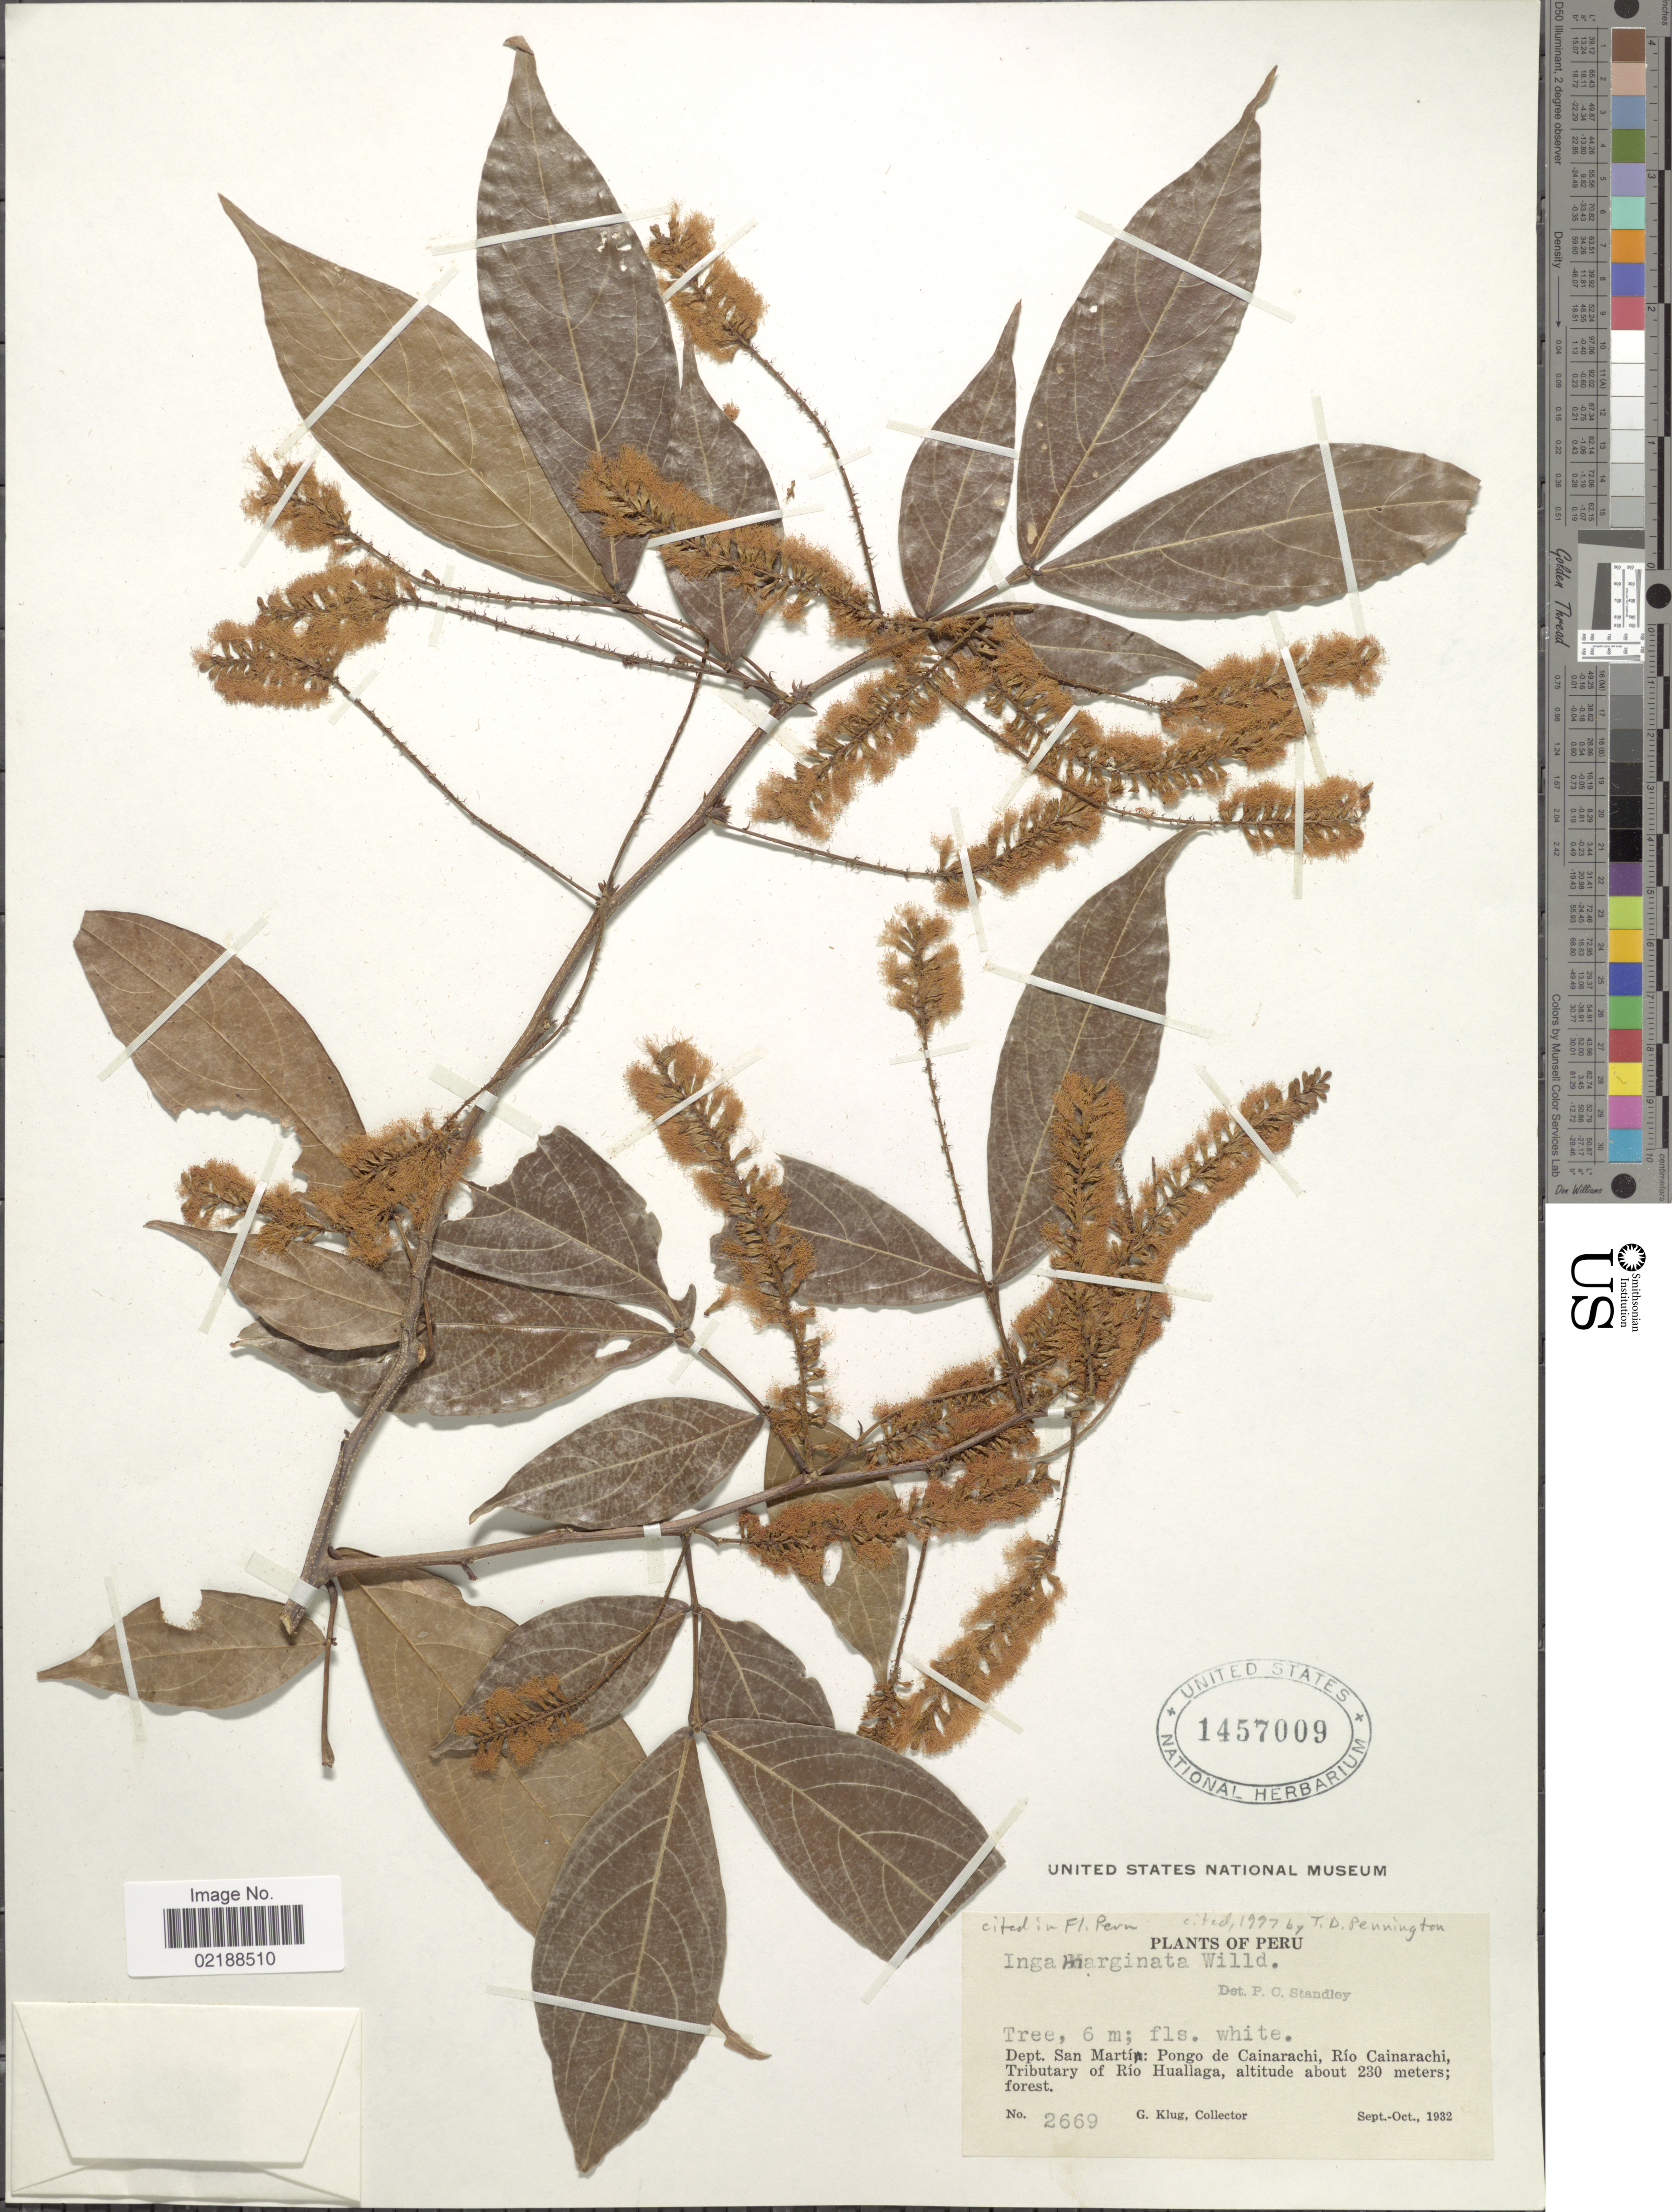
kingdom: Plantae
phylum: Tracheophyta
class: Magnoliopsida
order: Fabales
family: Fabaceae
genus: Inga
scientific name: Inga marginata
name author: Willd.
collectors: G. Klug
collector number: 2669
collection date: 1932-09/1932-10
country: Peru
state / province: San Martín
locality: Dept. San Martin: Pongo de Cainarachi, Río Cainarachi, Tributary of Río Huallaga; forest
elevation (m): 230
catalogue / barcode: US 1457009